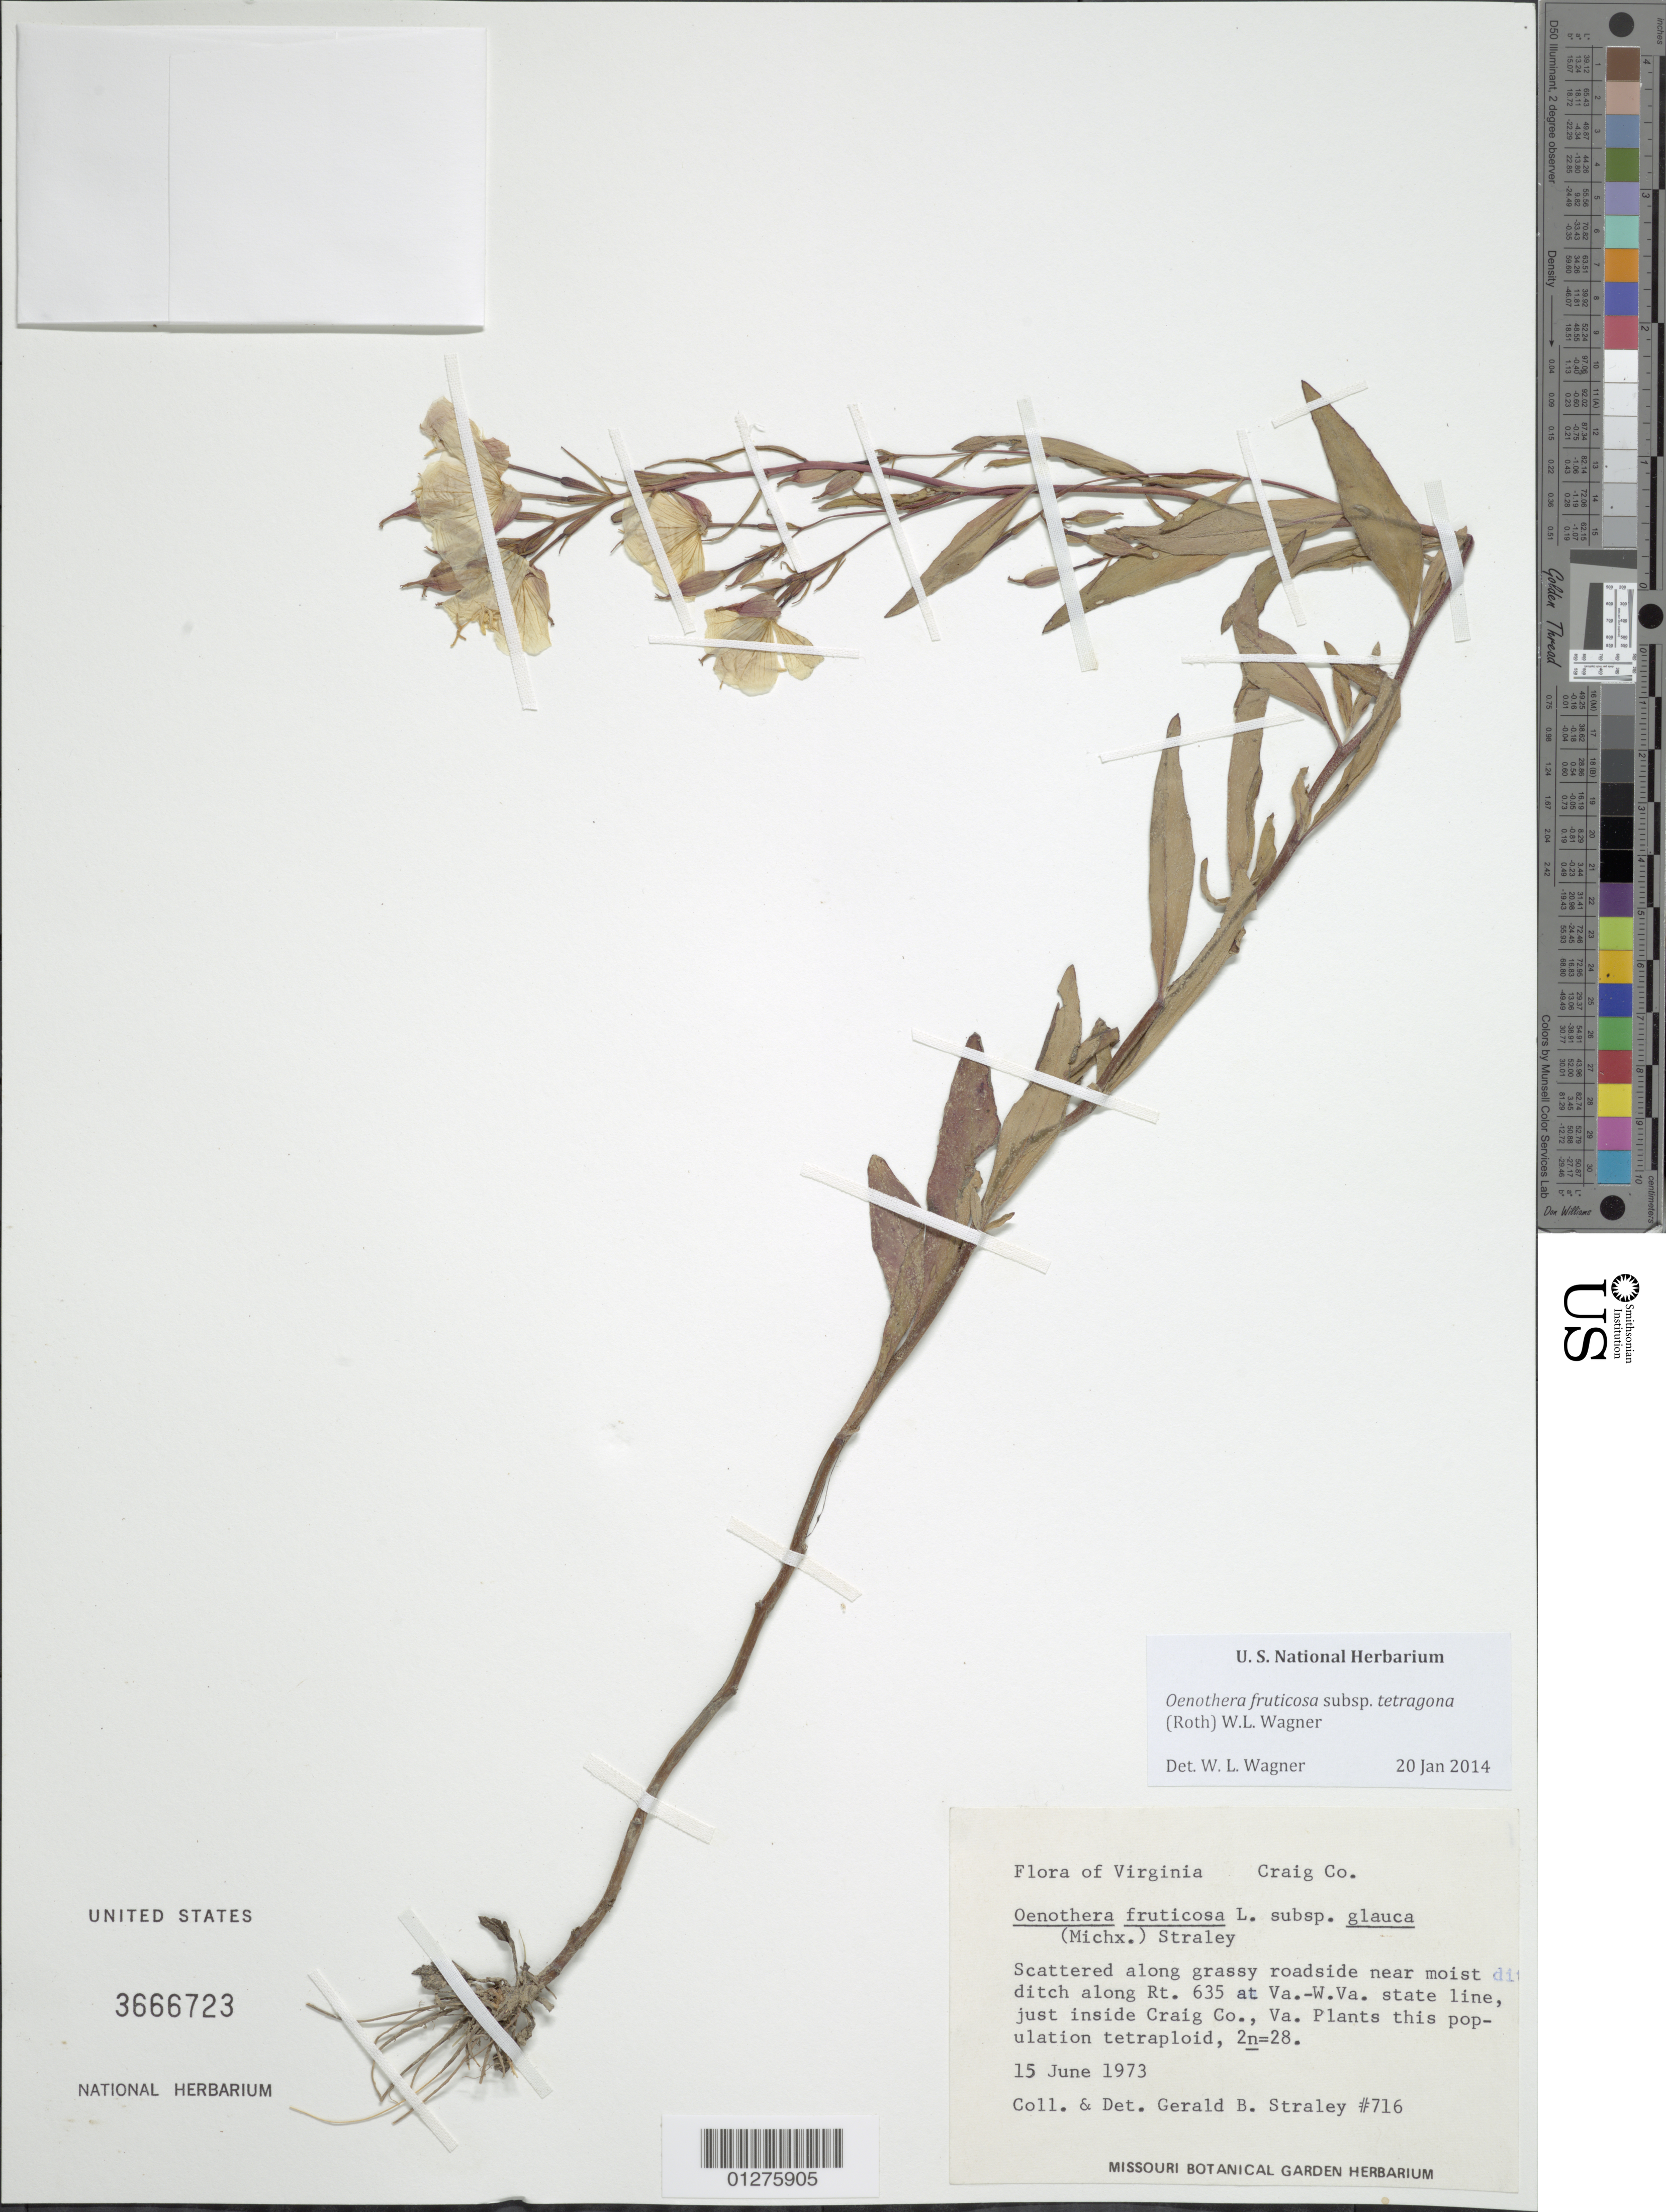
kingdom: Plantae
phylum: Tracheophyta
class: Magnoliopsida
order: Myrtales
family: Onagraceae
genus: Oenothera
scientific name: Oenothera fruticosa subsp. tetragona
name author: (Roth) W.L. Wagner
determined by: Wagner, W. L., (BOT), Smithsonian Institution - National Museum of Natural History (UNITED STATES)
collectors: G. Straley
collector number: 3152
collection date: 1973-06-15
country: United States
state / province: Virginia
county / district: Craig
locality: Along Rt. 635 at Va.-W.Va. state line, just inside Craig Co. Va.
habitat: Grassy roadside near moist ditch.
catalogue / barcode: US 3666723